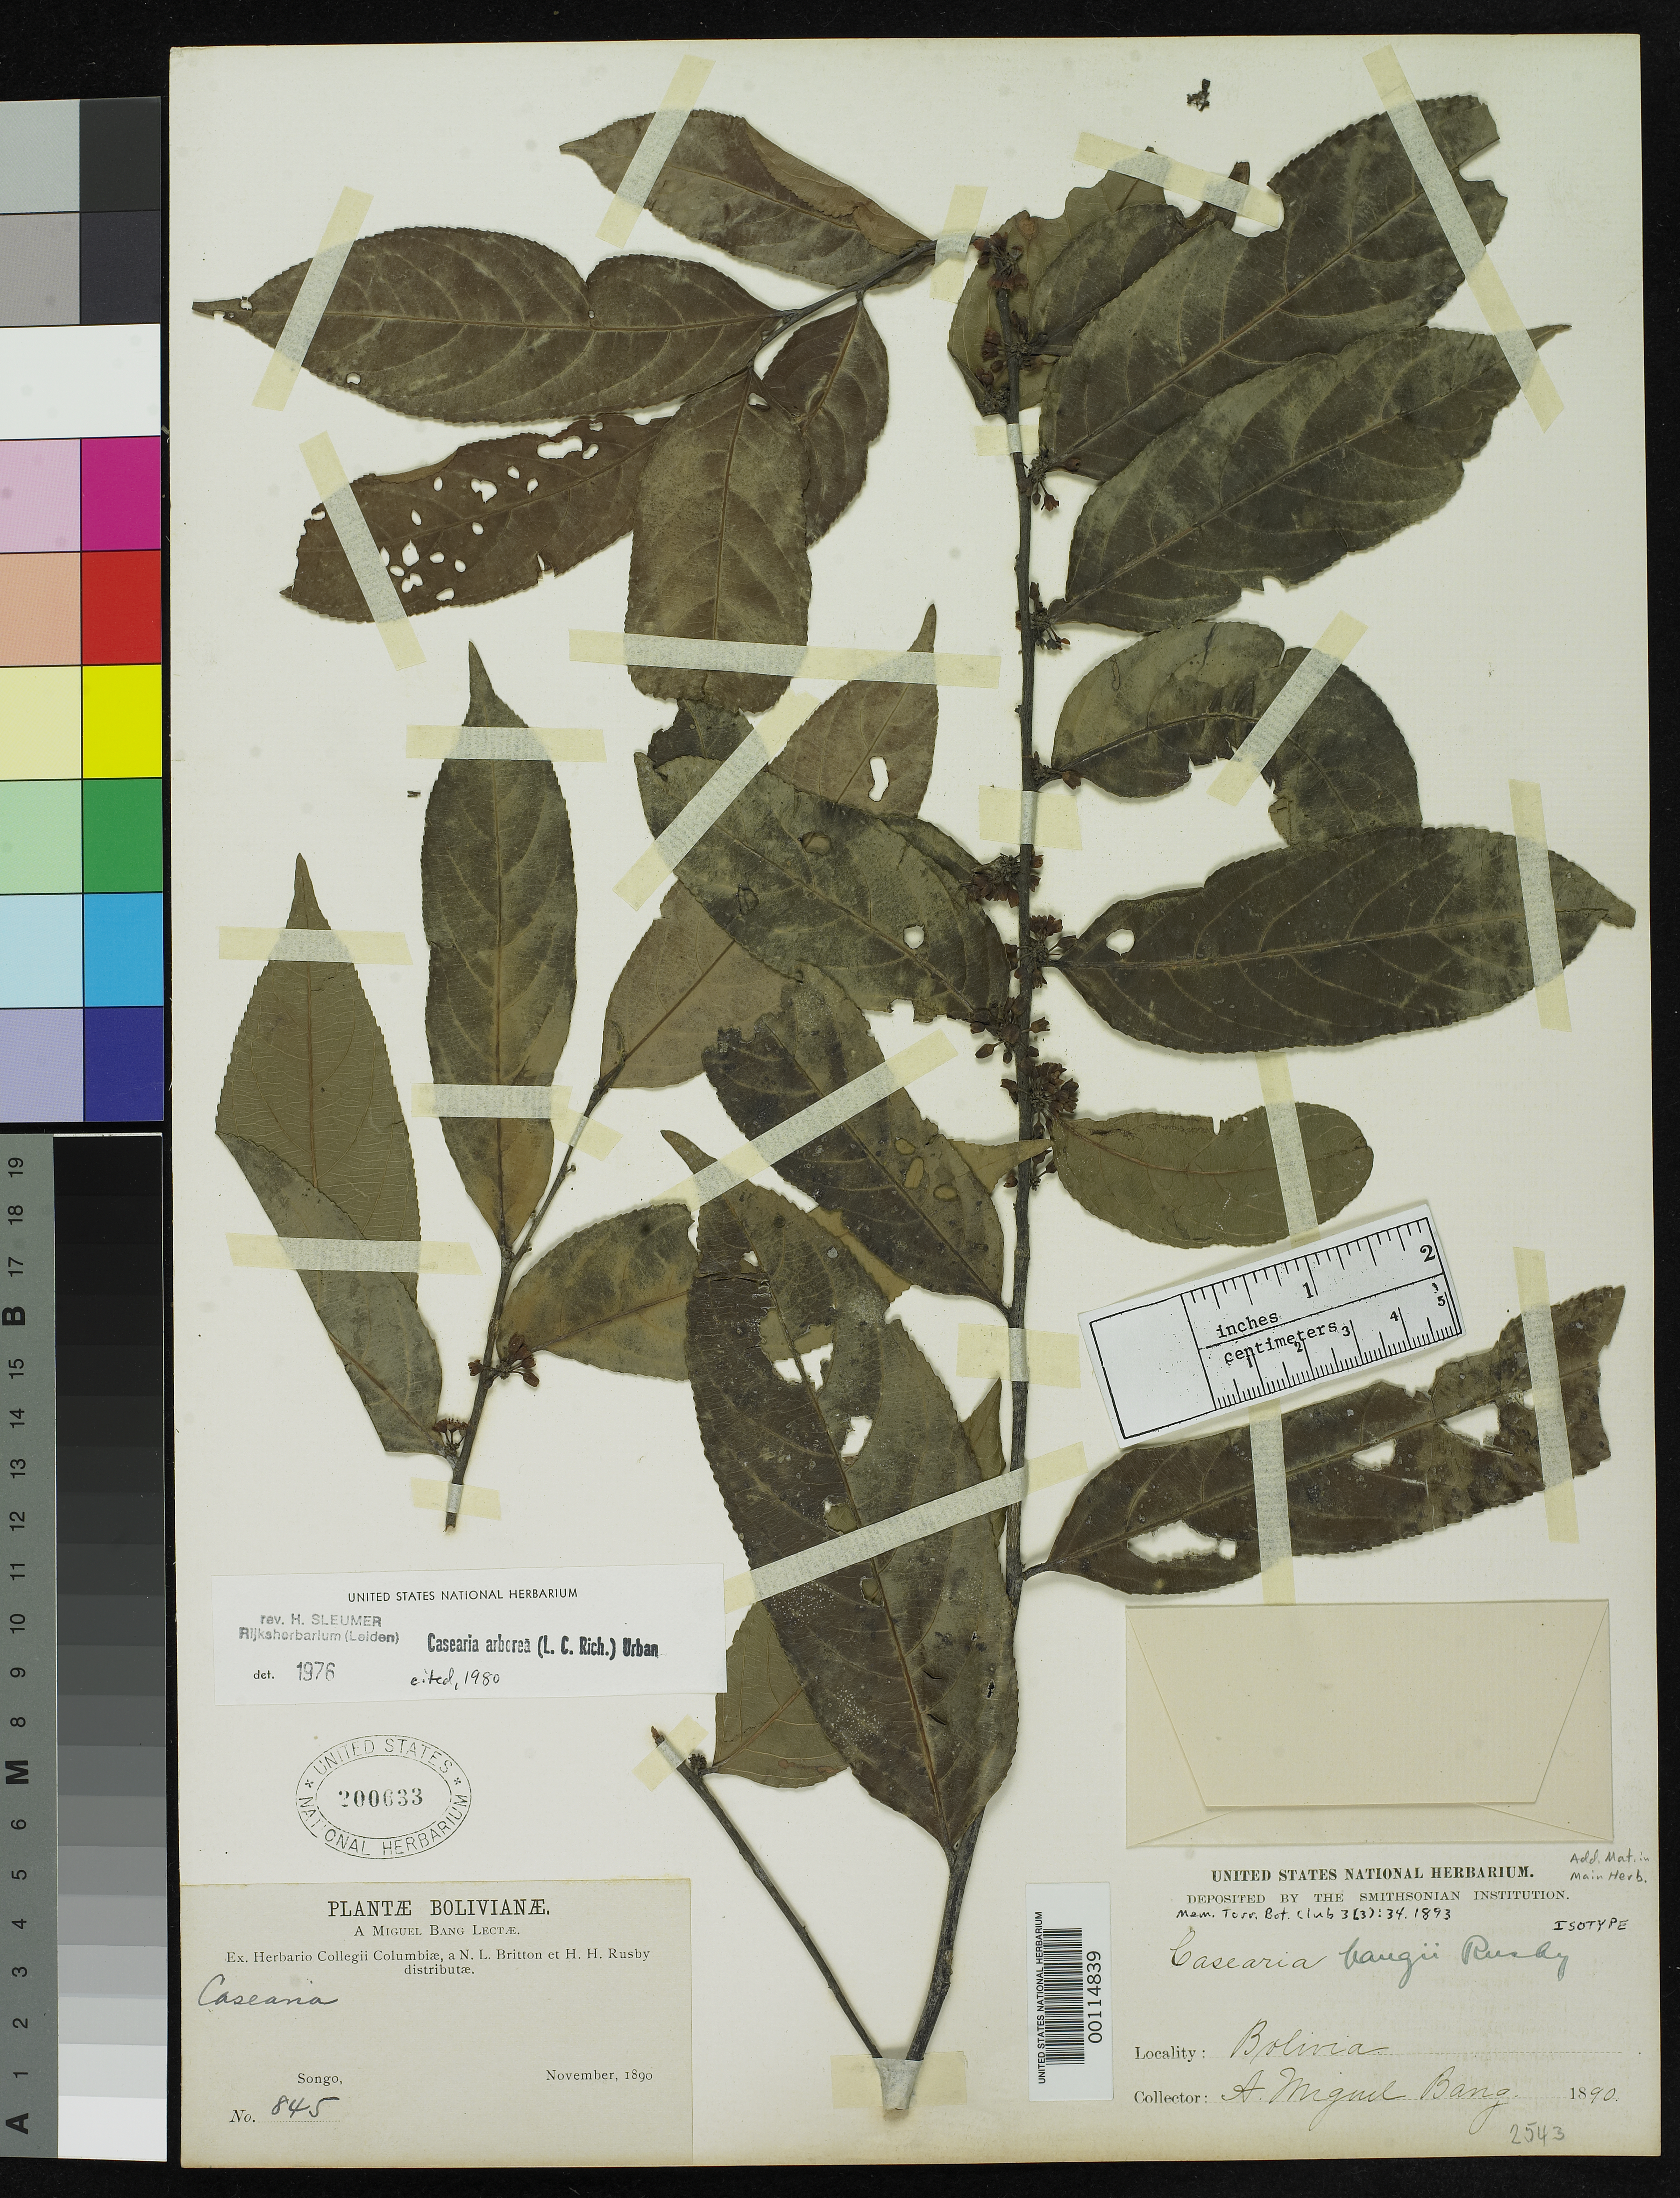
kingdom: Plantae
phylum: Tracheophyta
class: Magnoliopsida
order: Malpighiales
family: Salicaceae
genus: Casearia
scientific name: Casearia bangii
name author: Rusby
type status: Isotype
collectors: M. Bang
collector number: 845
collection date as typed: Nov 1890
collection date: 1890-11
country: Bolivia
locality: Songo.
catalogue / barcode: US 200633